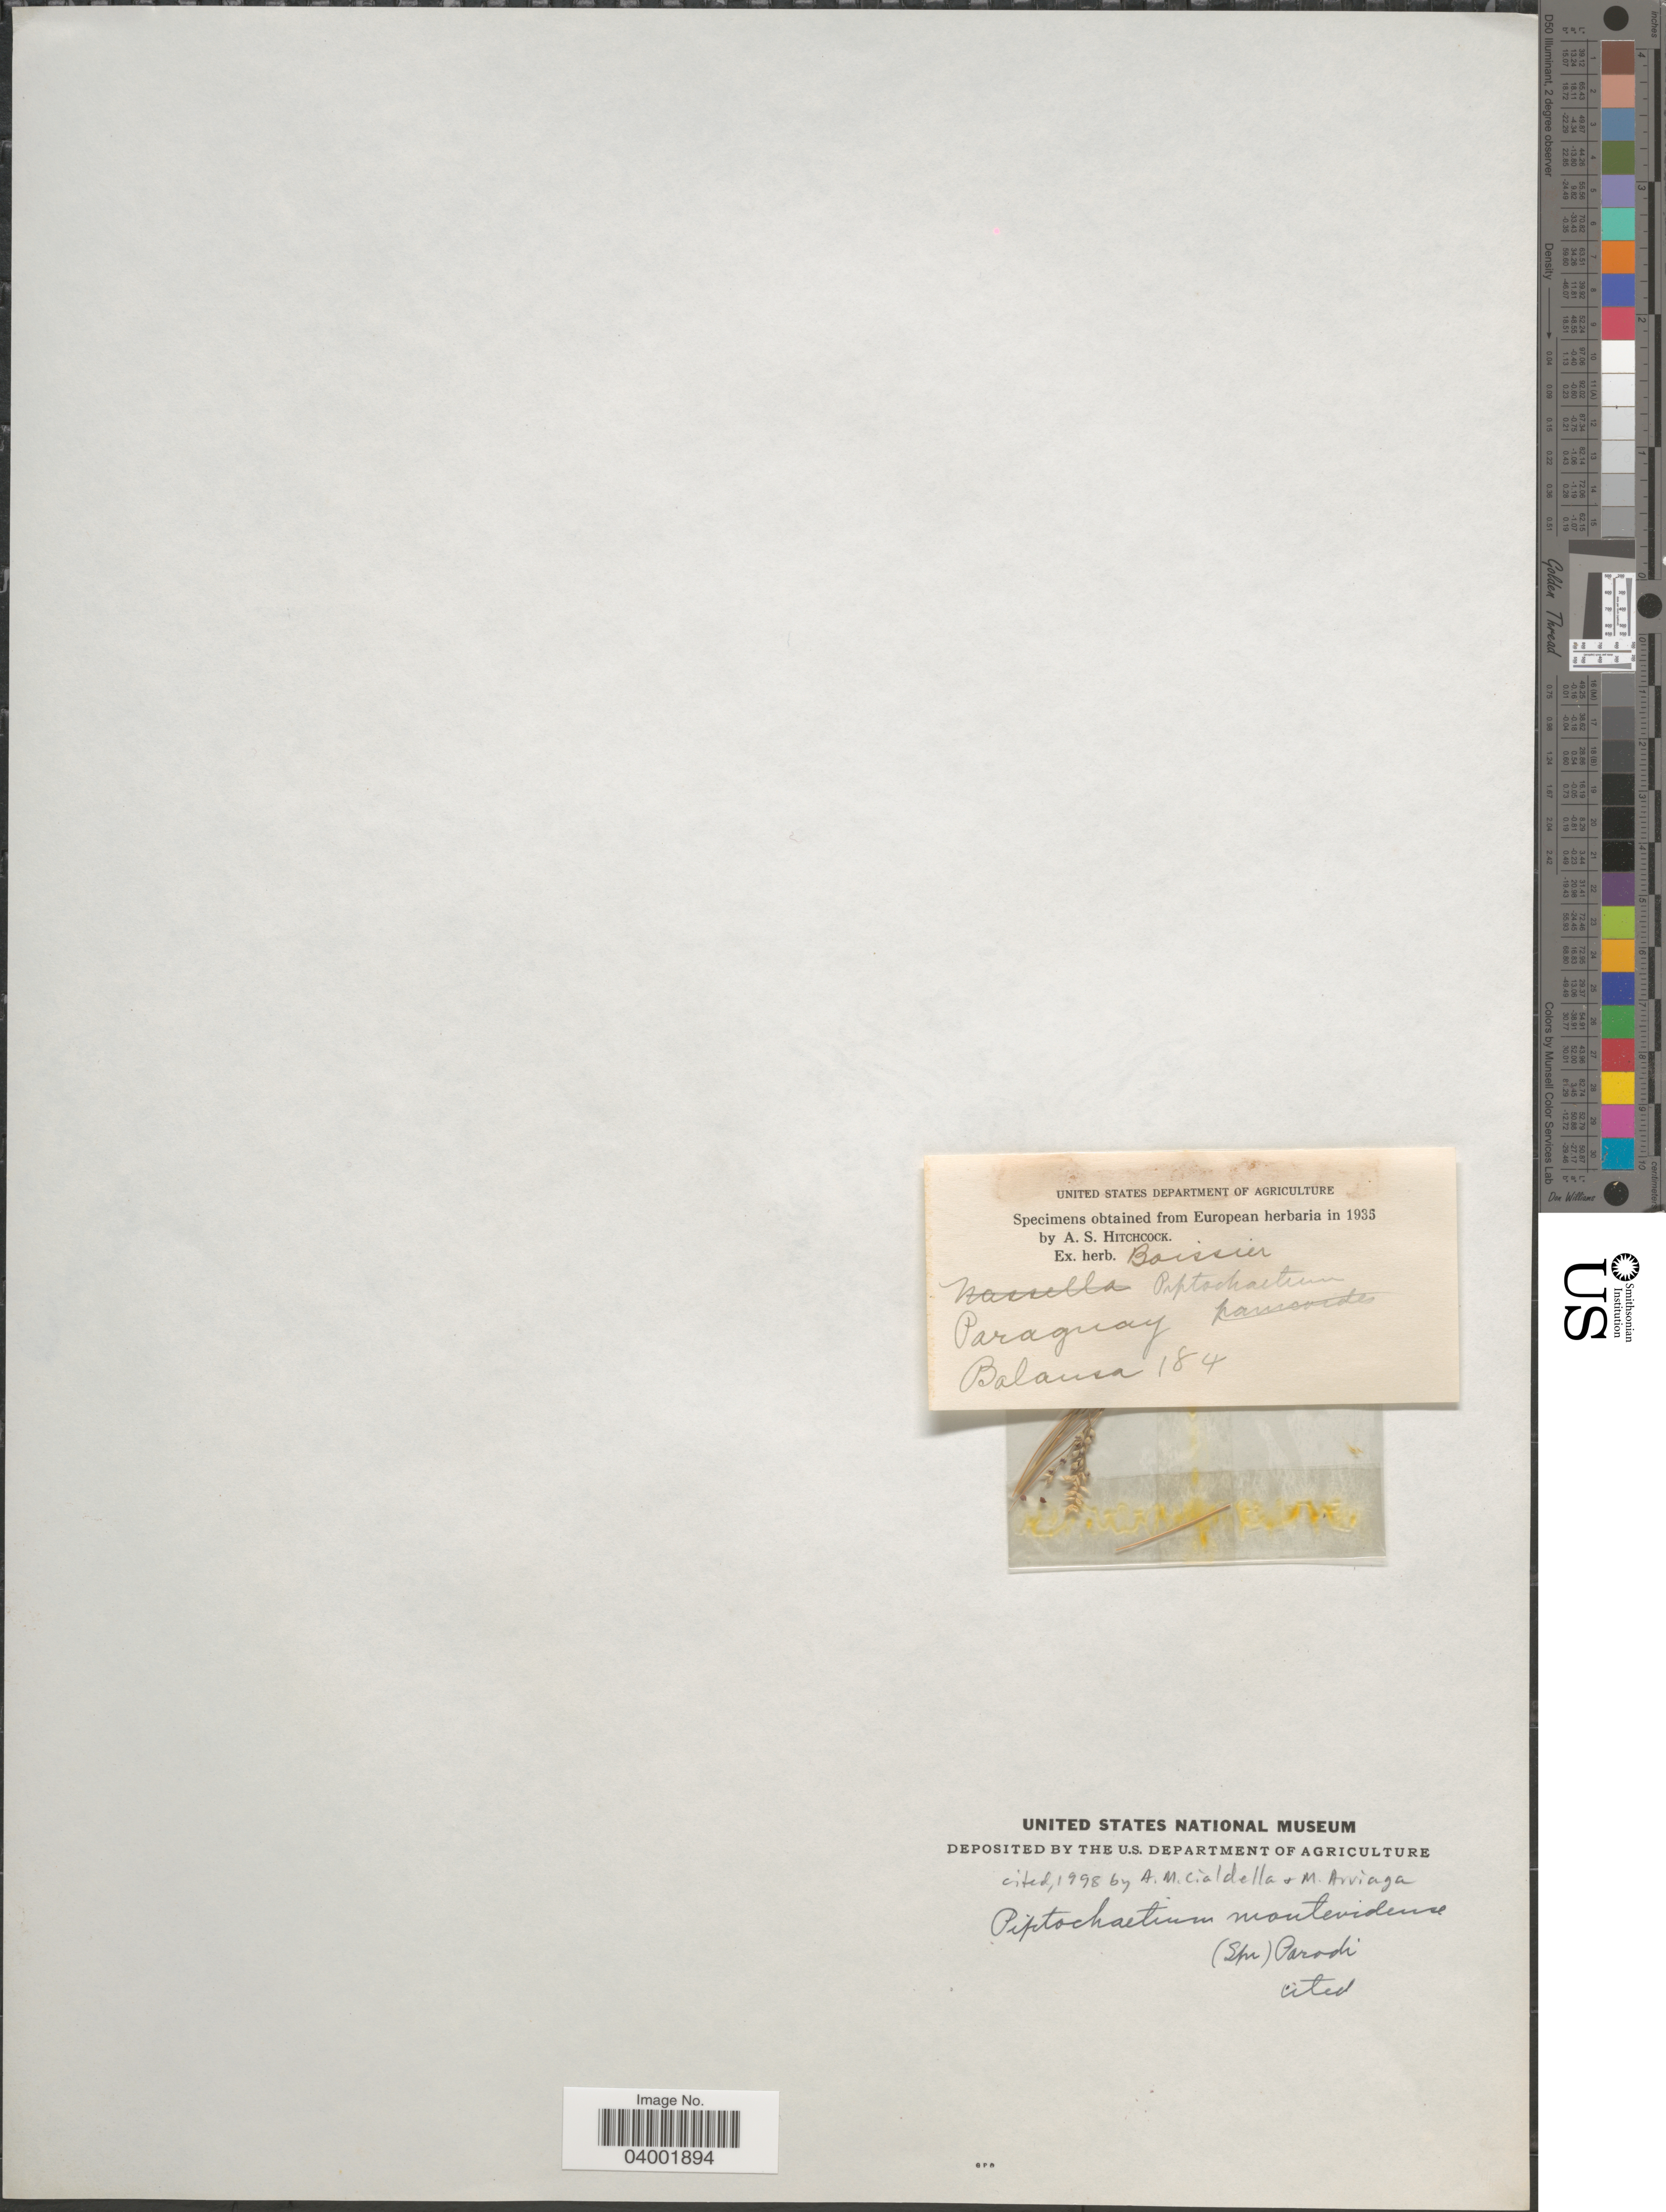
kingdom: Plantae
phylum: Tracheophyta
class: Liliopsida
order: Poales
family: Poaceae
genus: Piptochaetium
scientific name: Piptochaetium montevidense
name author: (Spreng.) Parodi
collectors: -. Balansa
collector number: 184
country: Paraguay